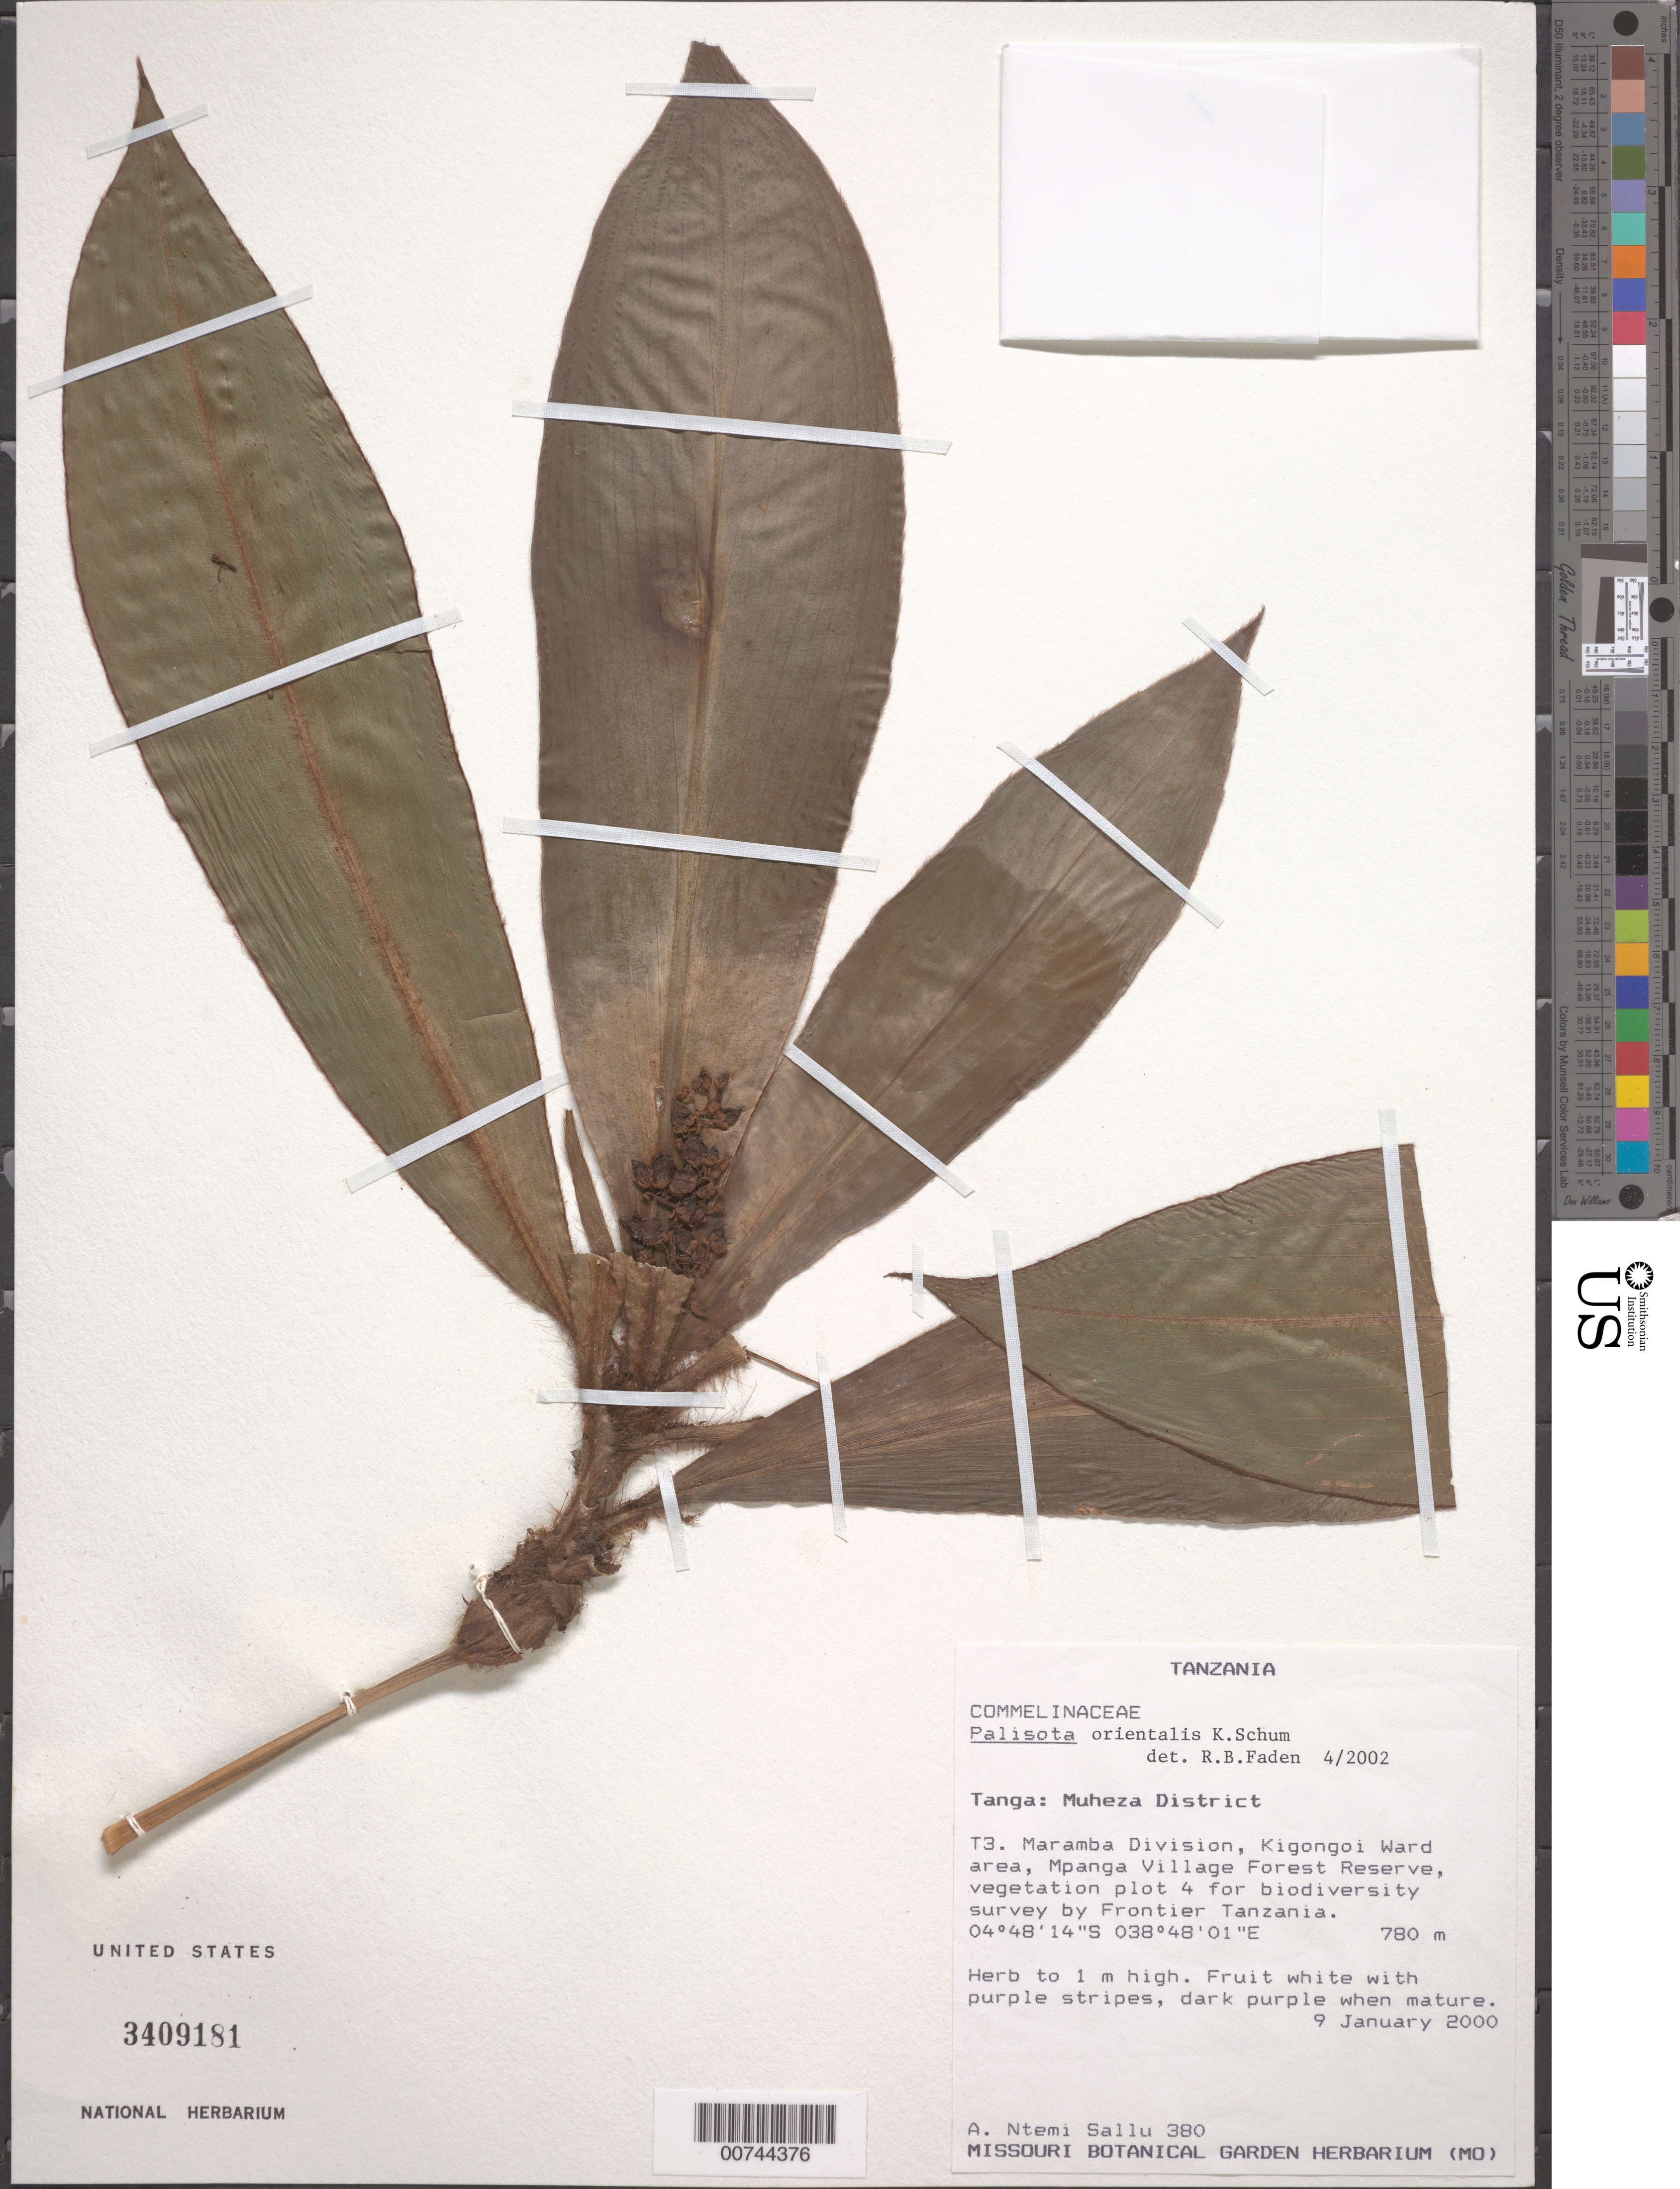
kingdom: Plantae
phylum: Tracheophyta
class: Liliopsida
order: Commelinales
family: Commelinaceae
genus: Palisota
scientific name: Palisota orientalis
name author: K. Schum.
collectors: A. Ntemi Sallu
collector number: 380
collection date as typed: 09 Jan 2000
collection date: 2000-01-09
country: Tanzania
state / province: Tanga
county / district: Muheza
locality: Maramba Div., T3, Kigongoi Ward area, Mpanga Village Forest Reserve.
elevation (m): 780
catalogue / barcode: US 3409181